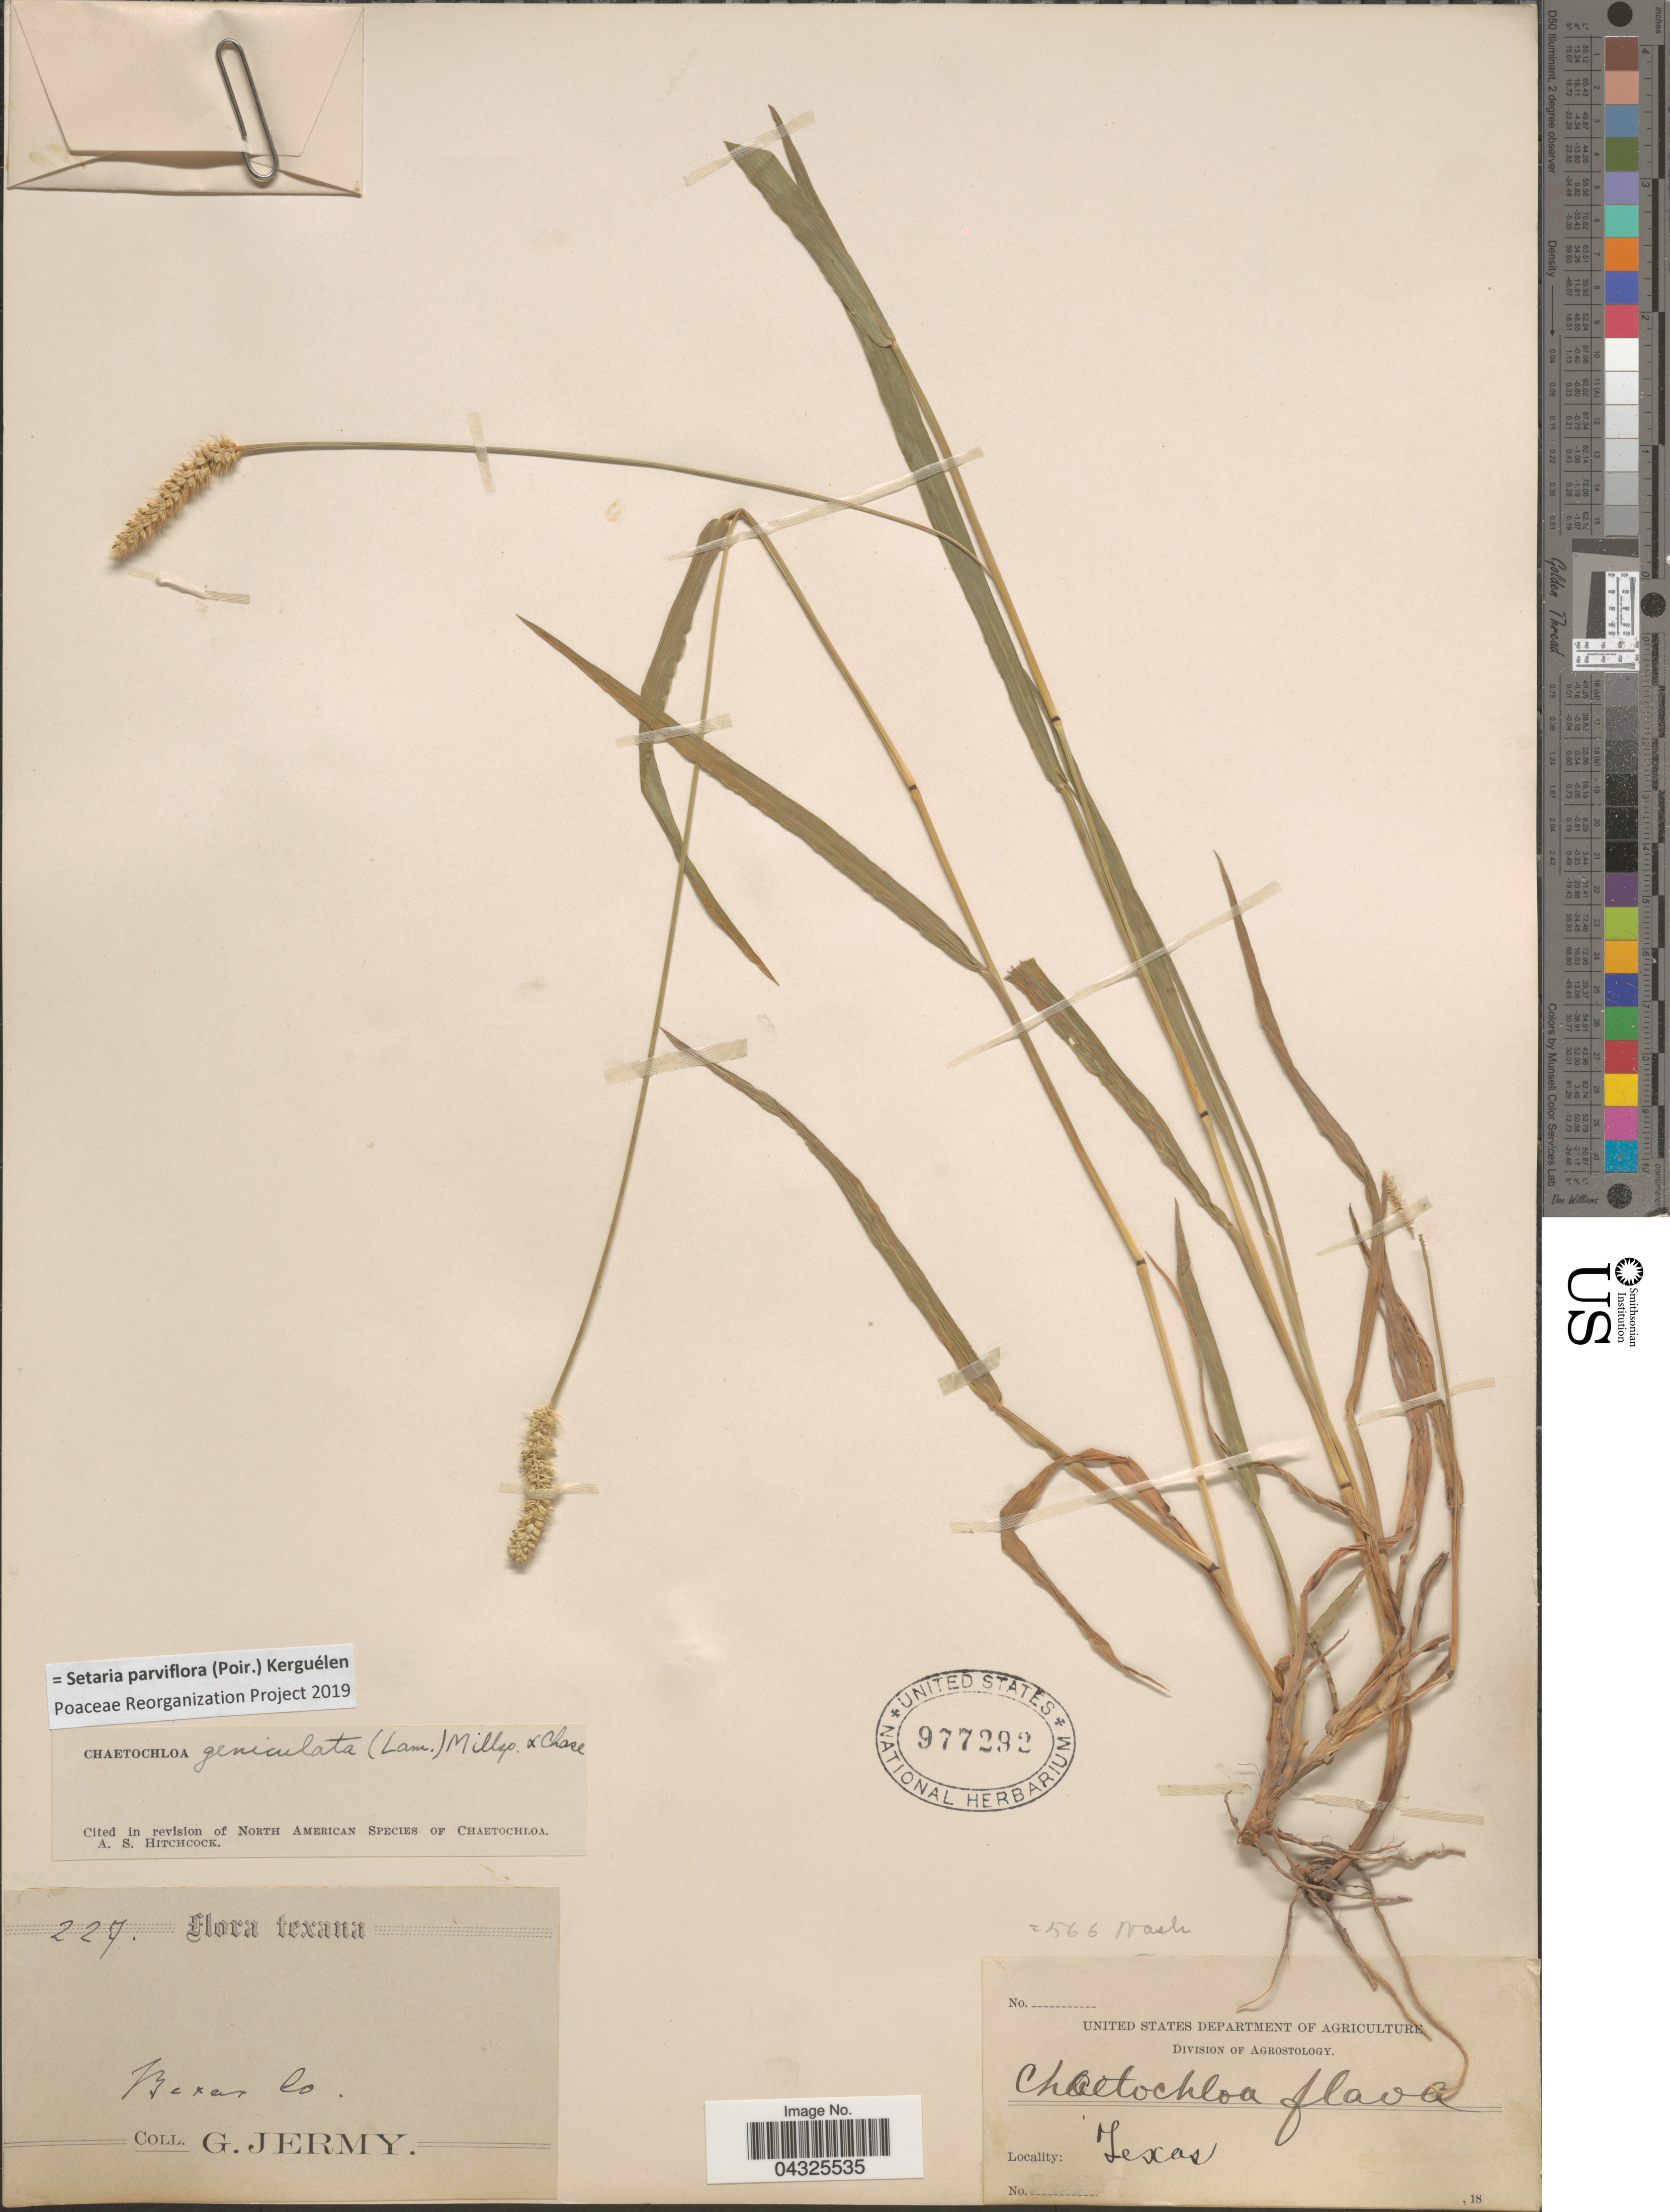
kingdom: Plantae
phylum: Tracheophyta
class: Liliopsida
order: Poales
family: Poaceae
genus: Setaria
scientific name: Setaria parviflora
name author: (Poir.) Kerguélen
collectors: G. Jermy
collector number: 227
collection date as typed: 18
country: United States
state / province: Texas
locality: Bexar Co.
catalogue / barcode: US 977292